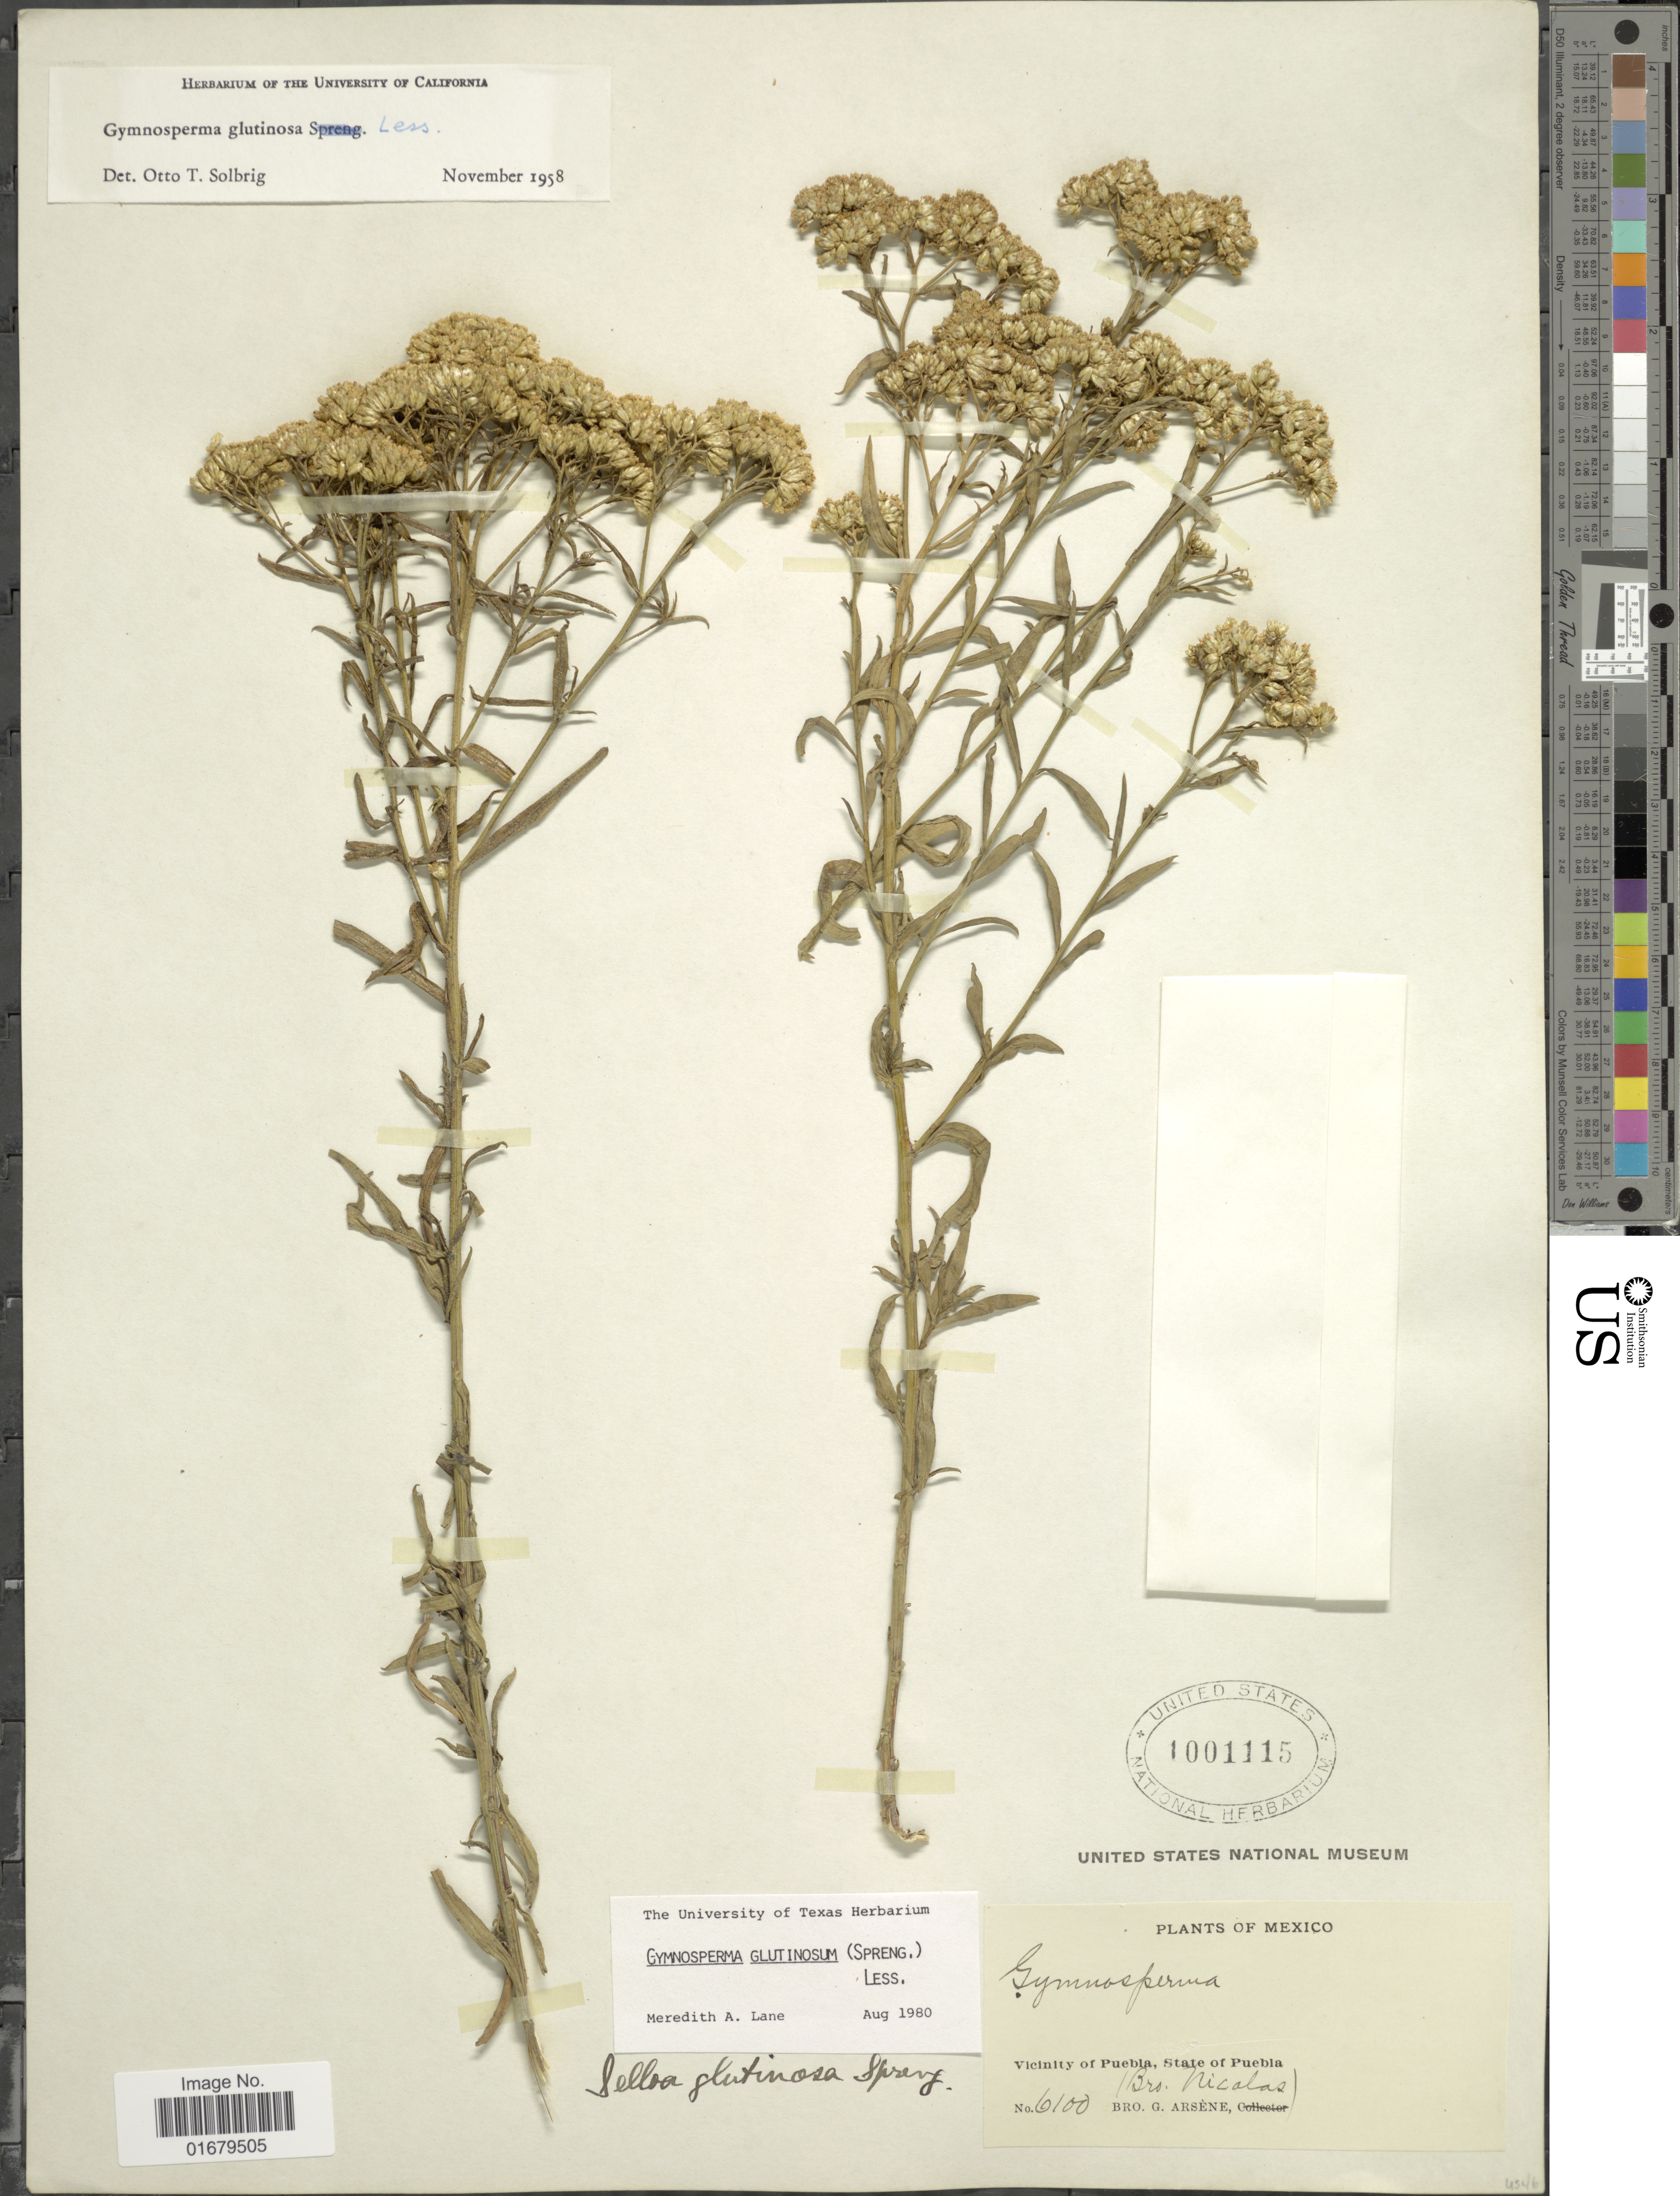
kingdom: Plantae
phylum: Tracheophyta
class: Magnoliopsida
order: Asterales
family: Asteraceae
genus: Gymnosperma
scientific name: Gymnosperma glutinosum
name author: (Spreng.) Less.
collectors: Bro. Nicolas & Bro. G. Arsène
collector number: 6100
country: Mexico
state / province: Puebla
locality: Vicinity of Puebla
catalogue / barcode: US 1001115